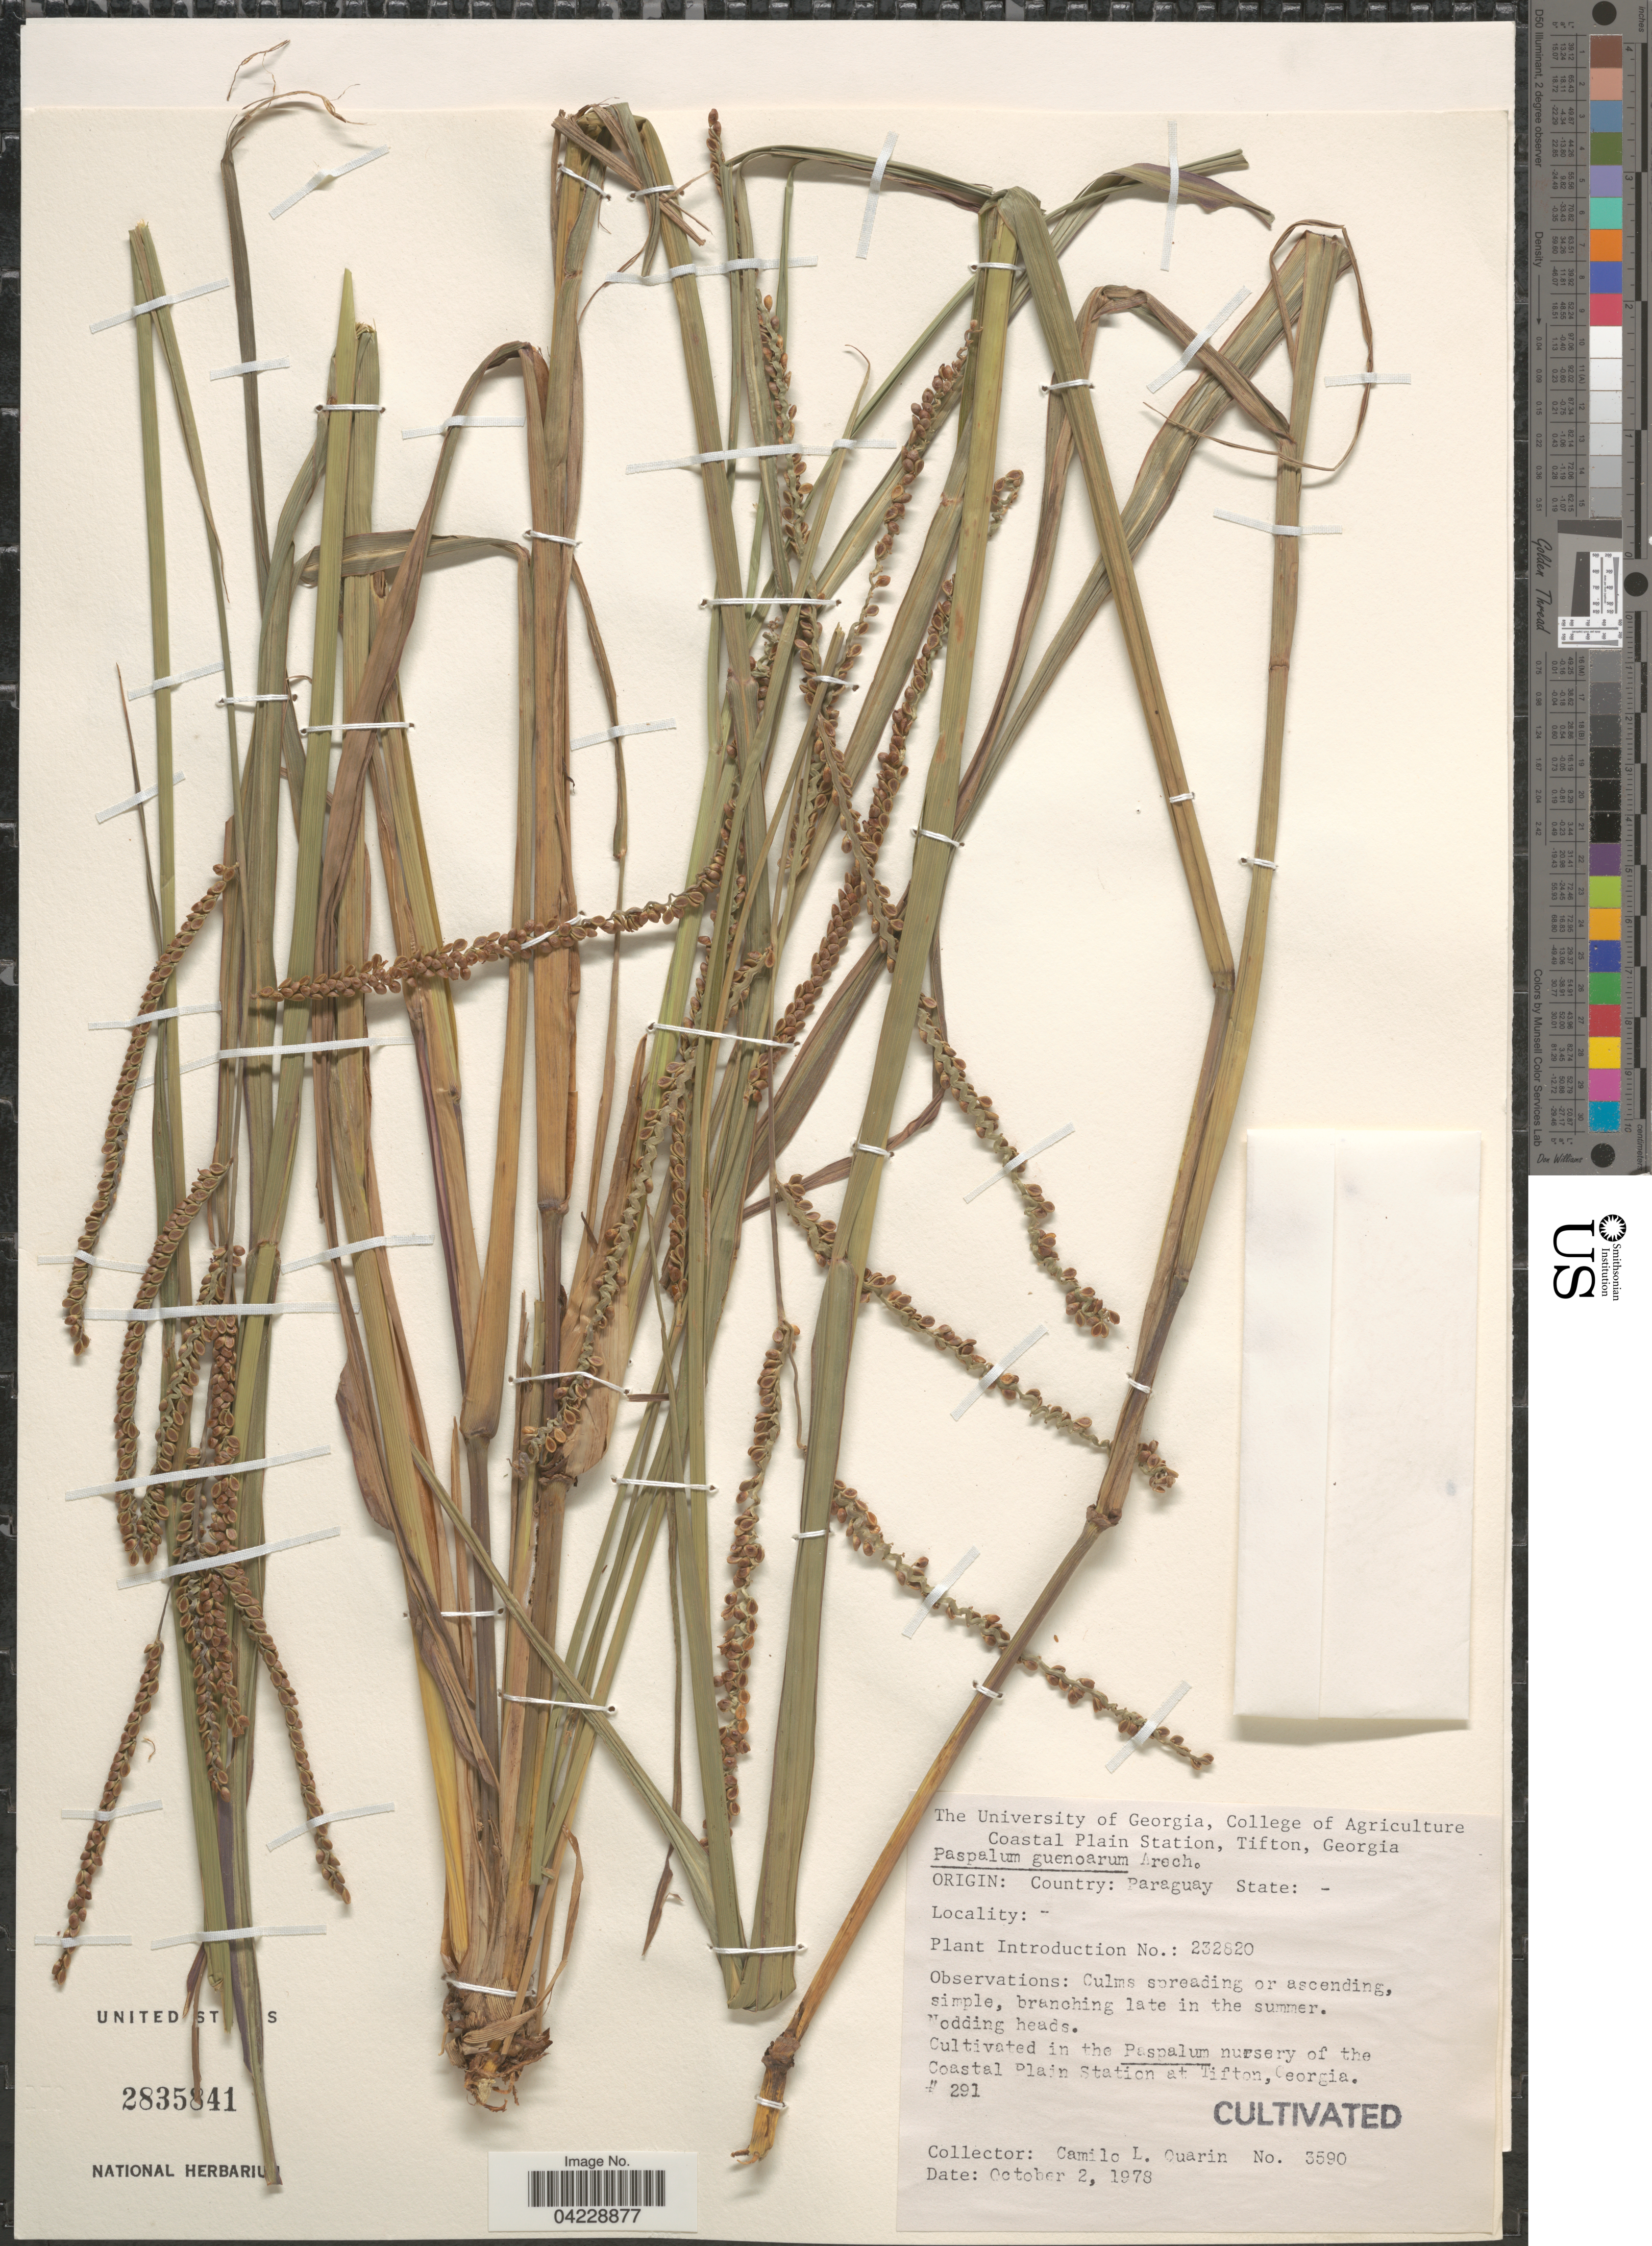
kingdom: Plantae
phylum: Tracheophyta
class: Liliopsida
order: Poales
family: Poaceae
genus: Paspalum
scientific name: Paspalum guenoarum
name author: Arechav.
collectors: C. Quarin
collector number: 3590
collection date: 1978-10-02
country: United States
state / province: Georgia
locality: In the Paspalum nursery of the Coastal Plain Station at Tifton. # 291.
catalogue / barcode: US 2835841